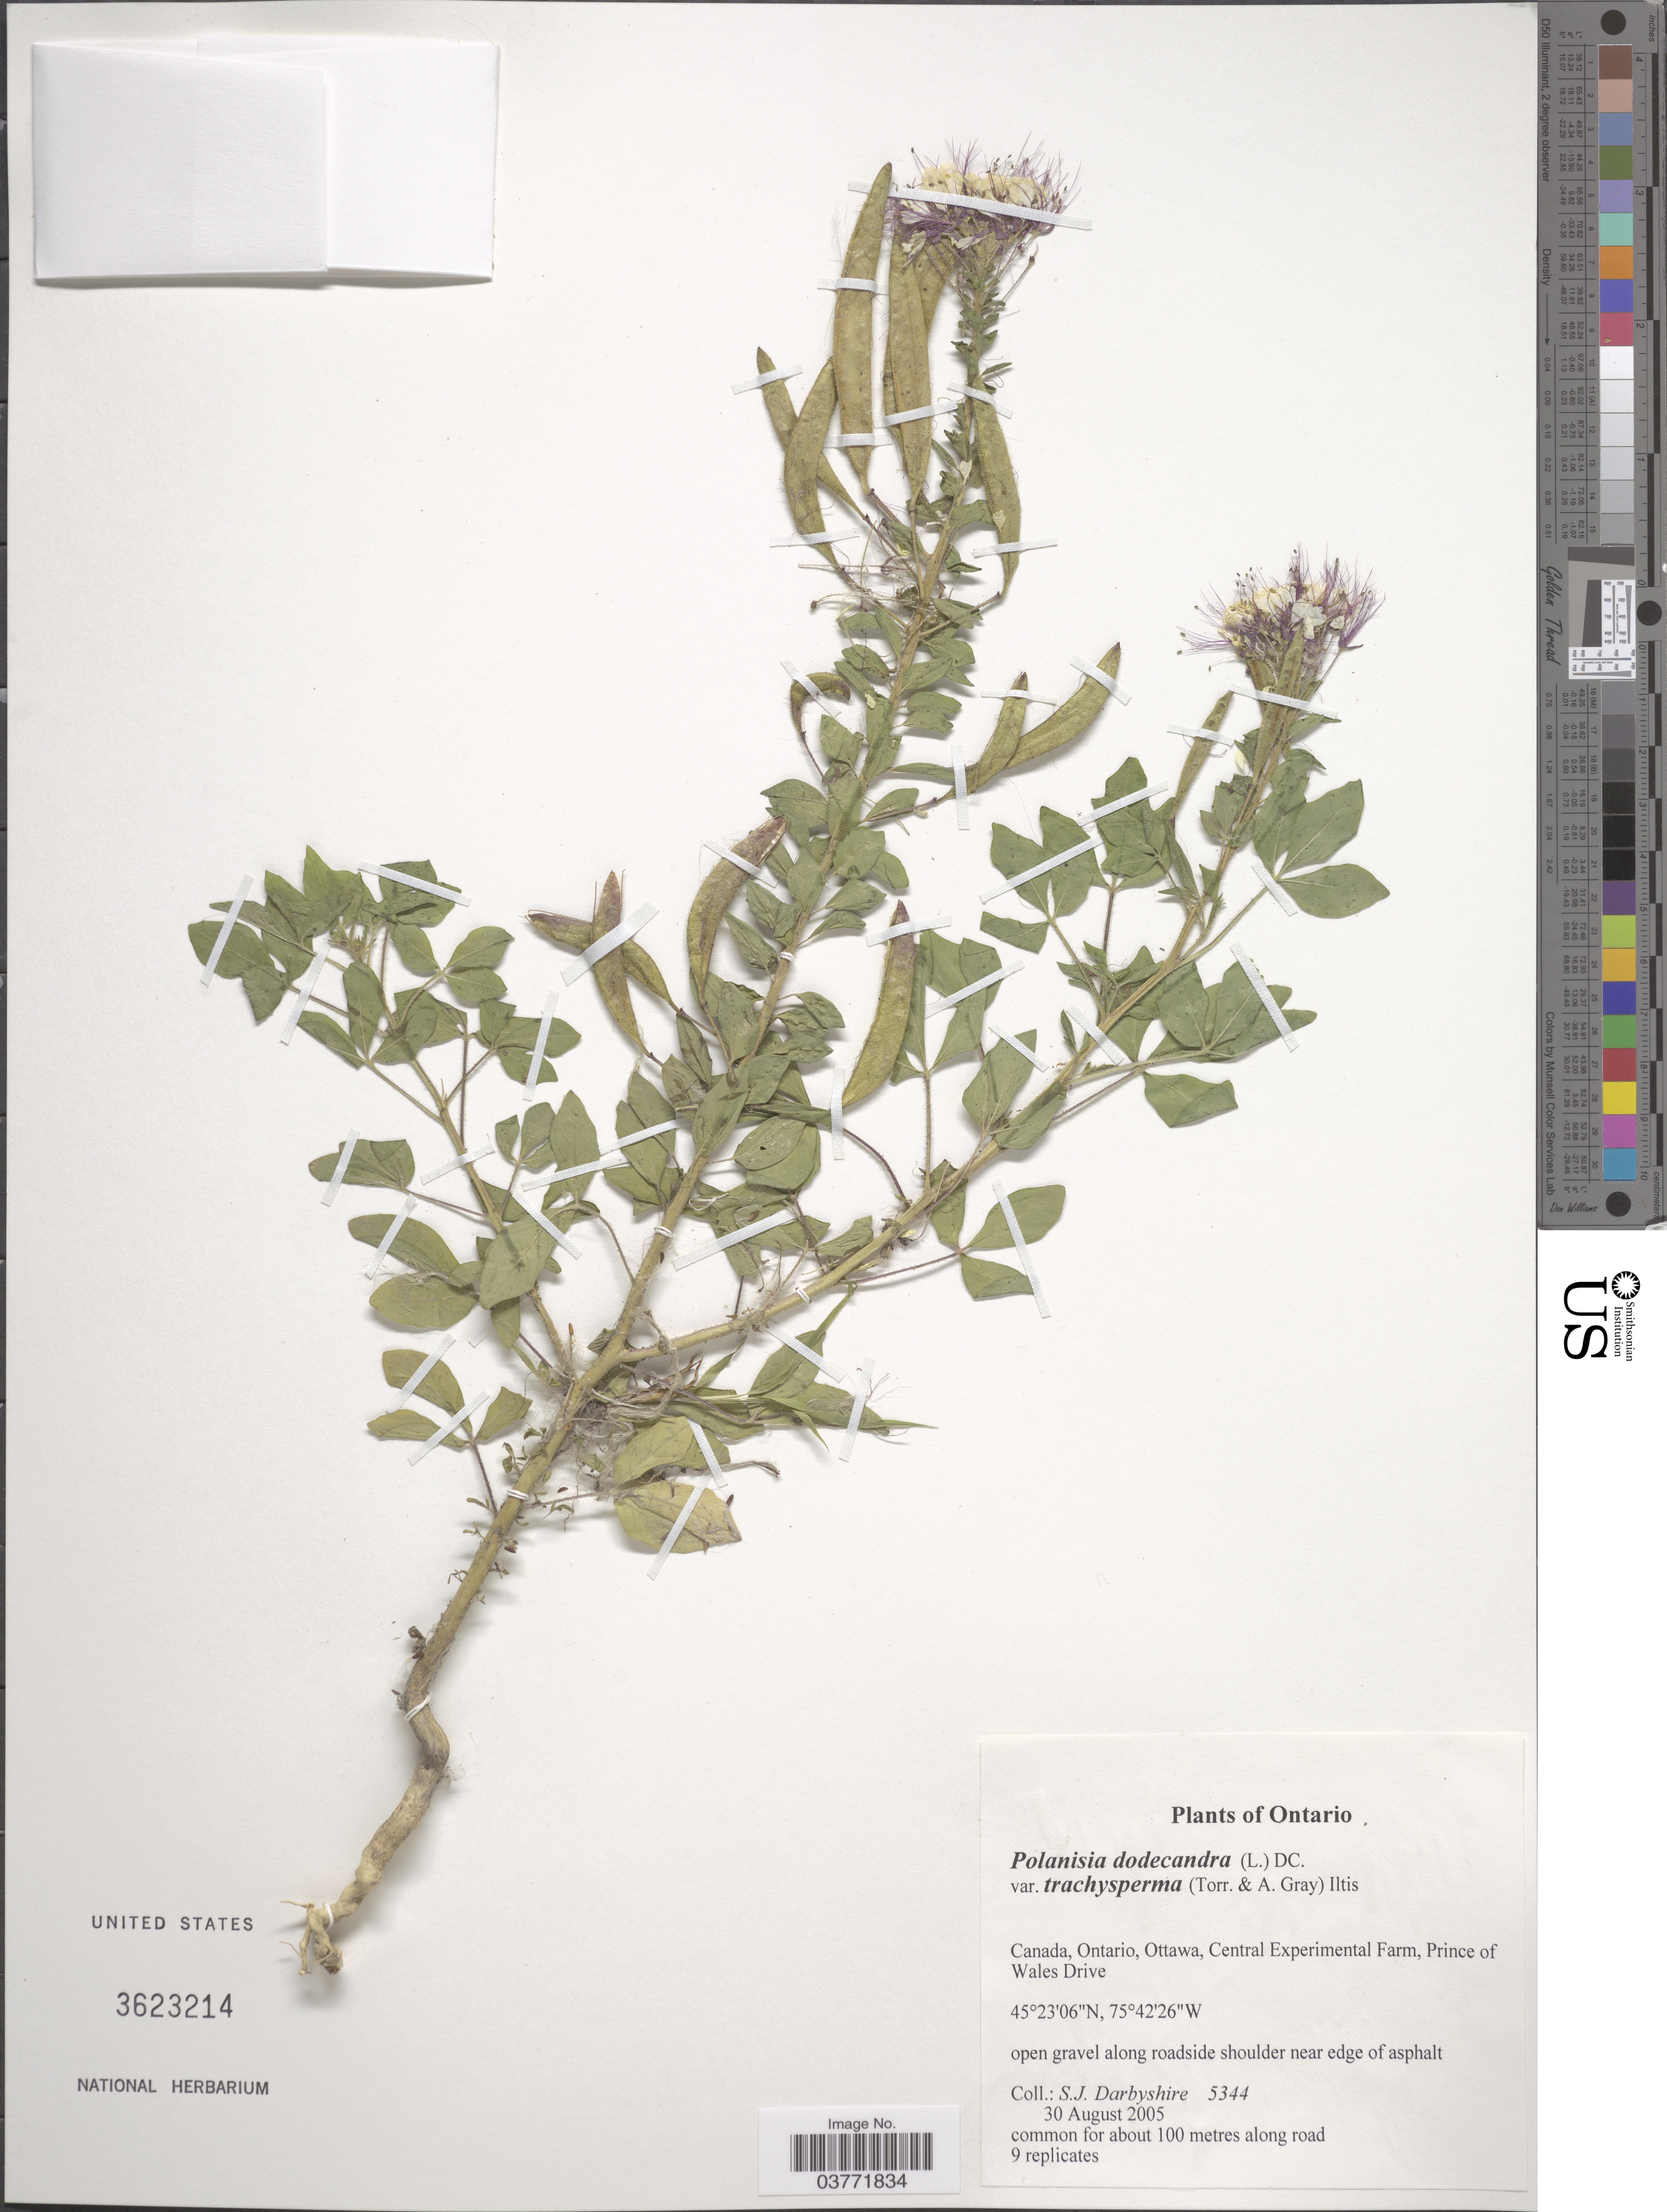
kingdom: Plantae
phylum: Tracheophyta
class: Magnoliopsida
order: Brassicales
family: Cleomaceae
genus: Polanisia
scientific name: Polanisia trachysperma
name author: Torr. & A. Gray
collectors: S. Darbyshire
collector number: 5344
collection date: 2005-08-30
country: Canada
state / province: Ontario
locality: Ottawa, Central Experimental Farm, Prince of Wales Drive.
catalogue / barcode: US 3623214